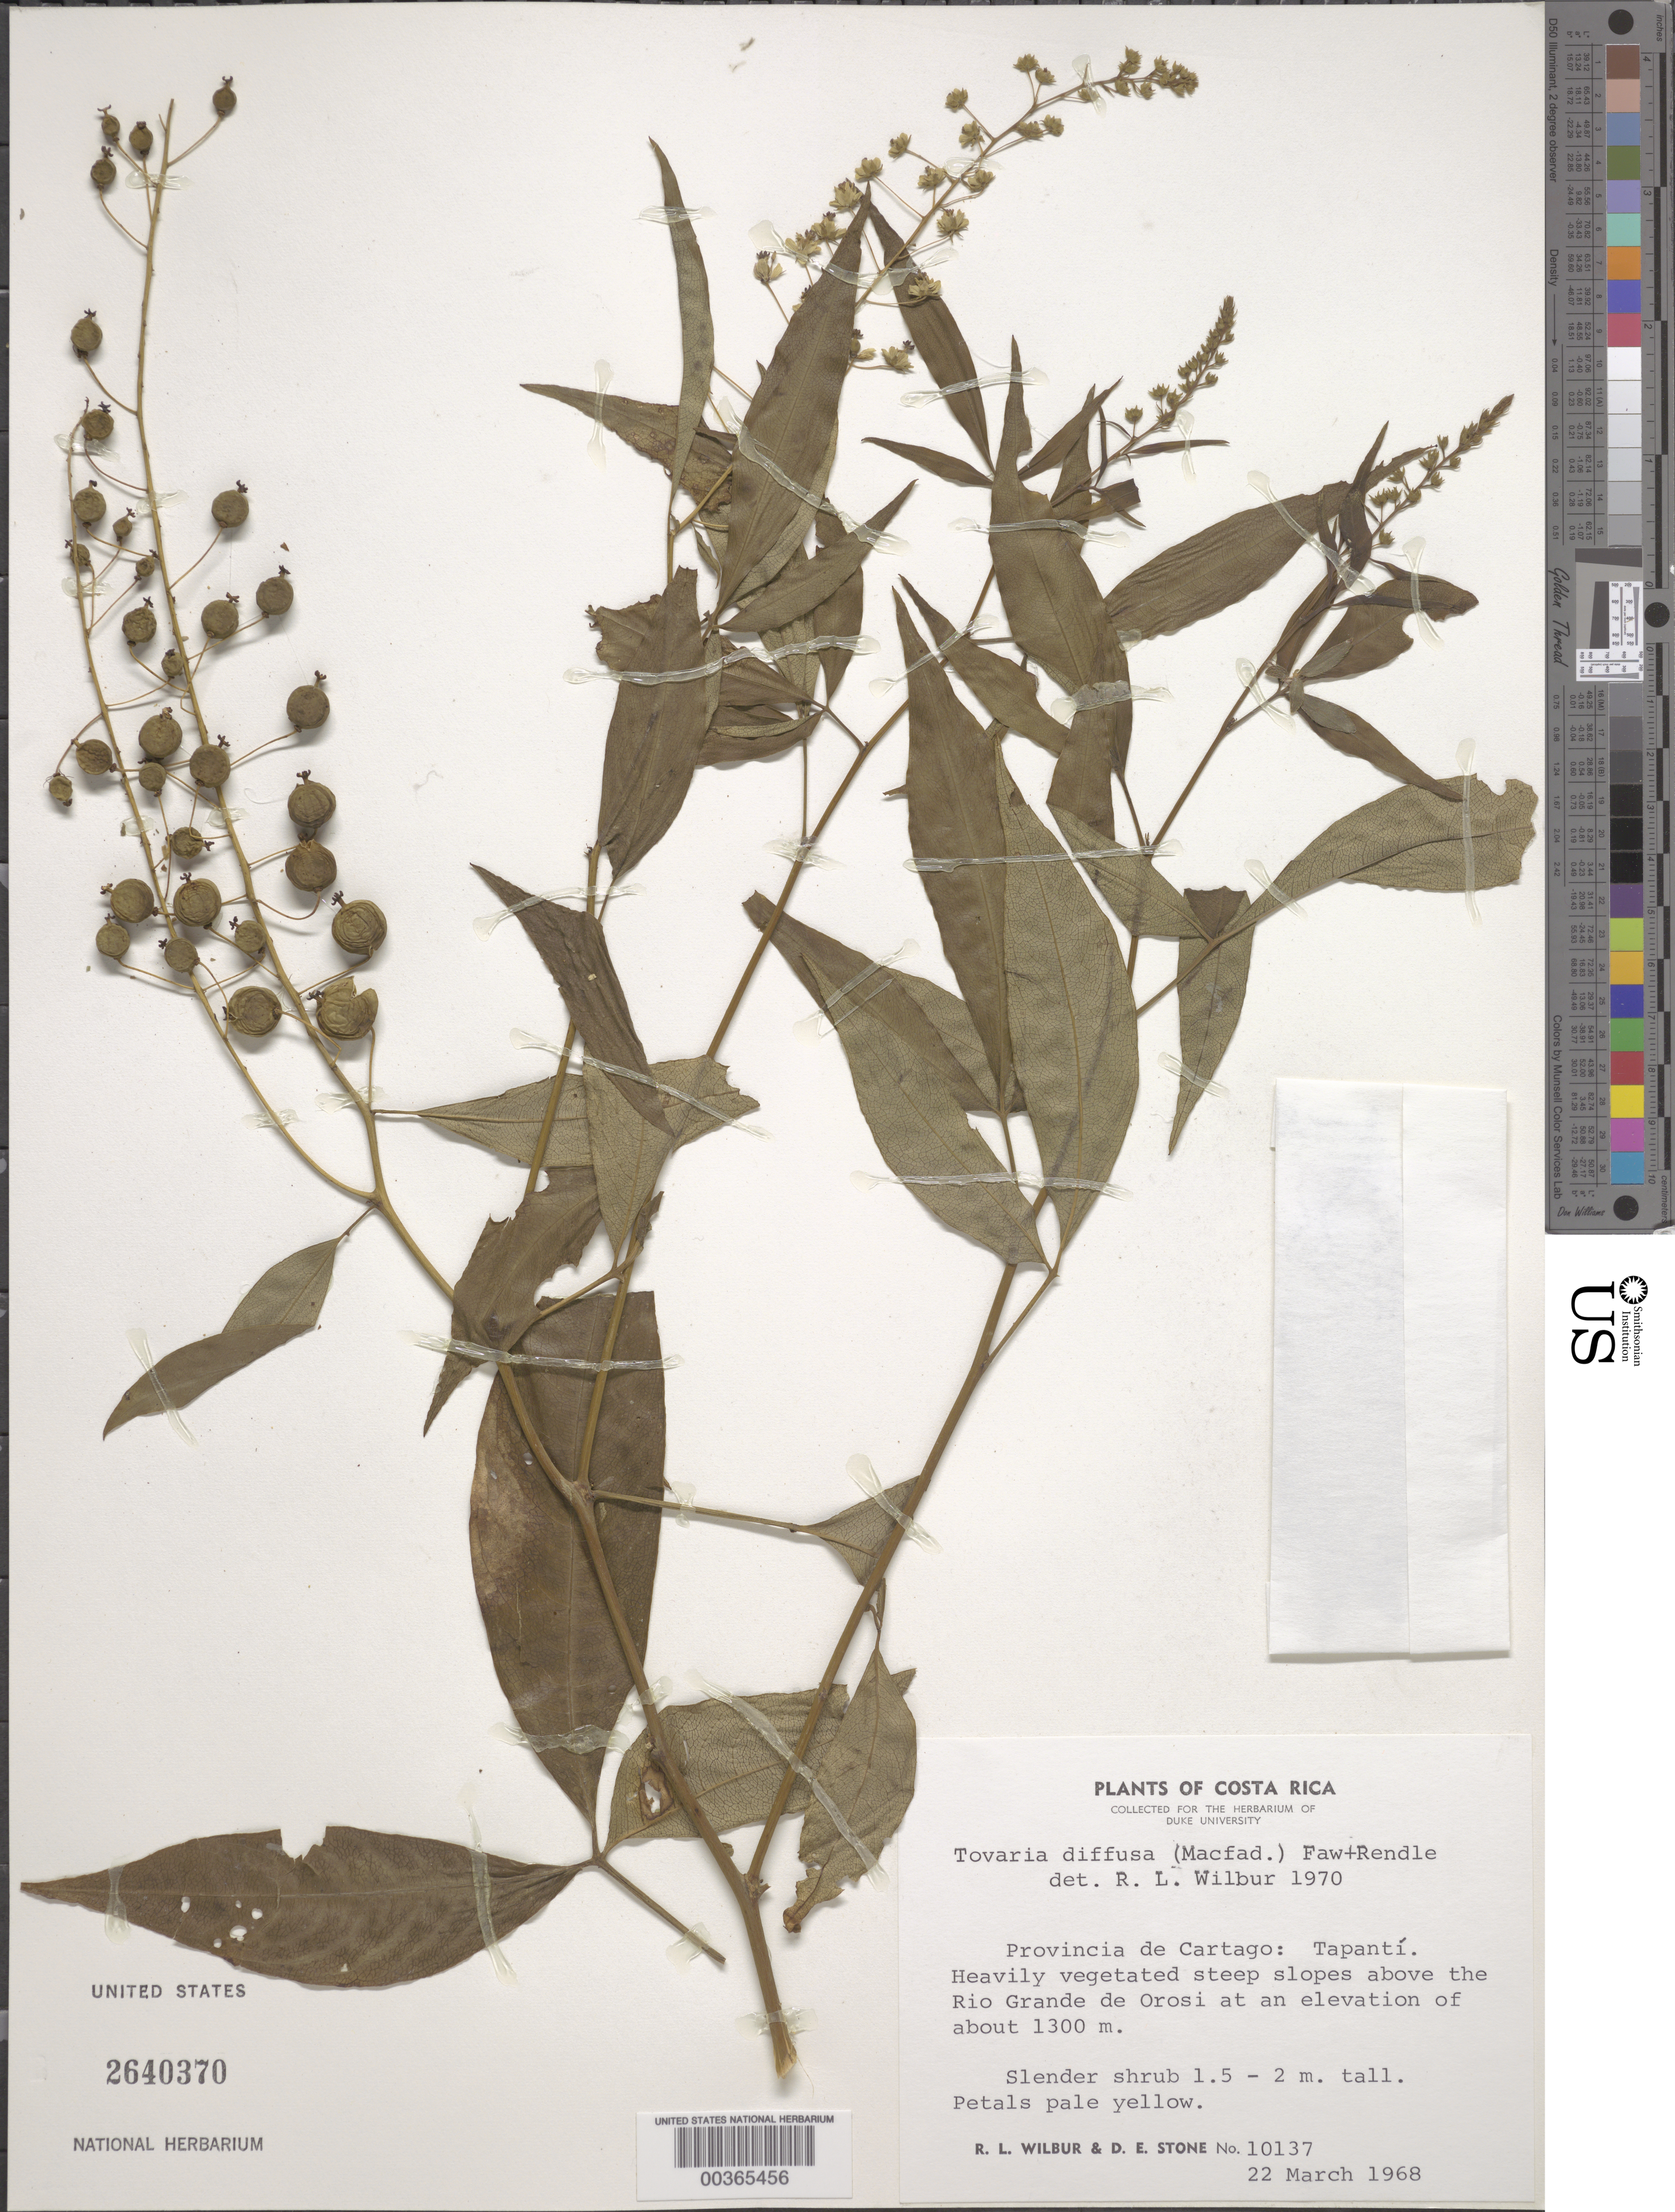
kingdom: Plantae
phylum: Tracheophyta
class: Magnoliopsida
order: Brassicales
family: Tovariaceae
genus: Tovaria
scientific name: Tovaria diffusa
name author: (Macfad.) Fawc. & Rendle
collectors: R. L. Wilbur & D. E. Stone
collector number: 10137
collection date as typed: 22 Mar 1968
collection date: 1968-03-22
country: Costa Rica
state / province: Cartago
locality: Tapanti, above Rio Grande de Orosi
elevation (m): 1300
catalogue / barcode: US 2640370